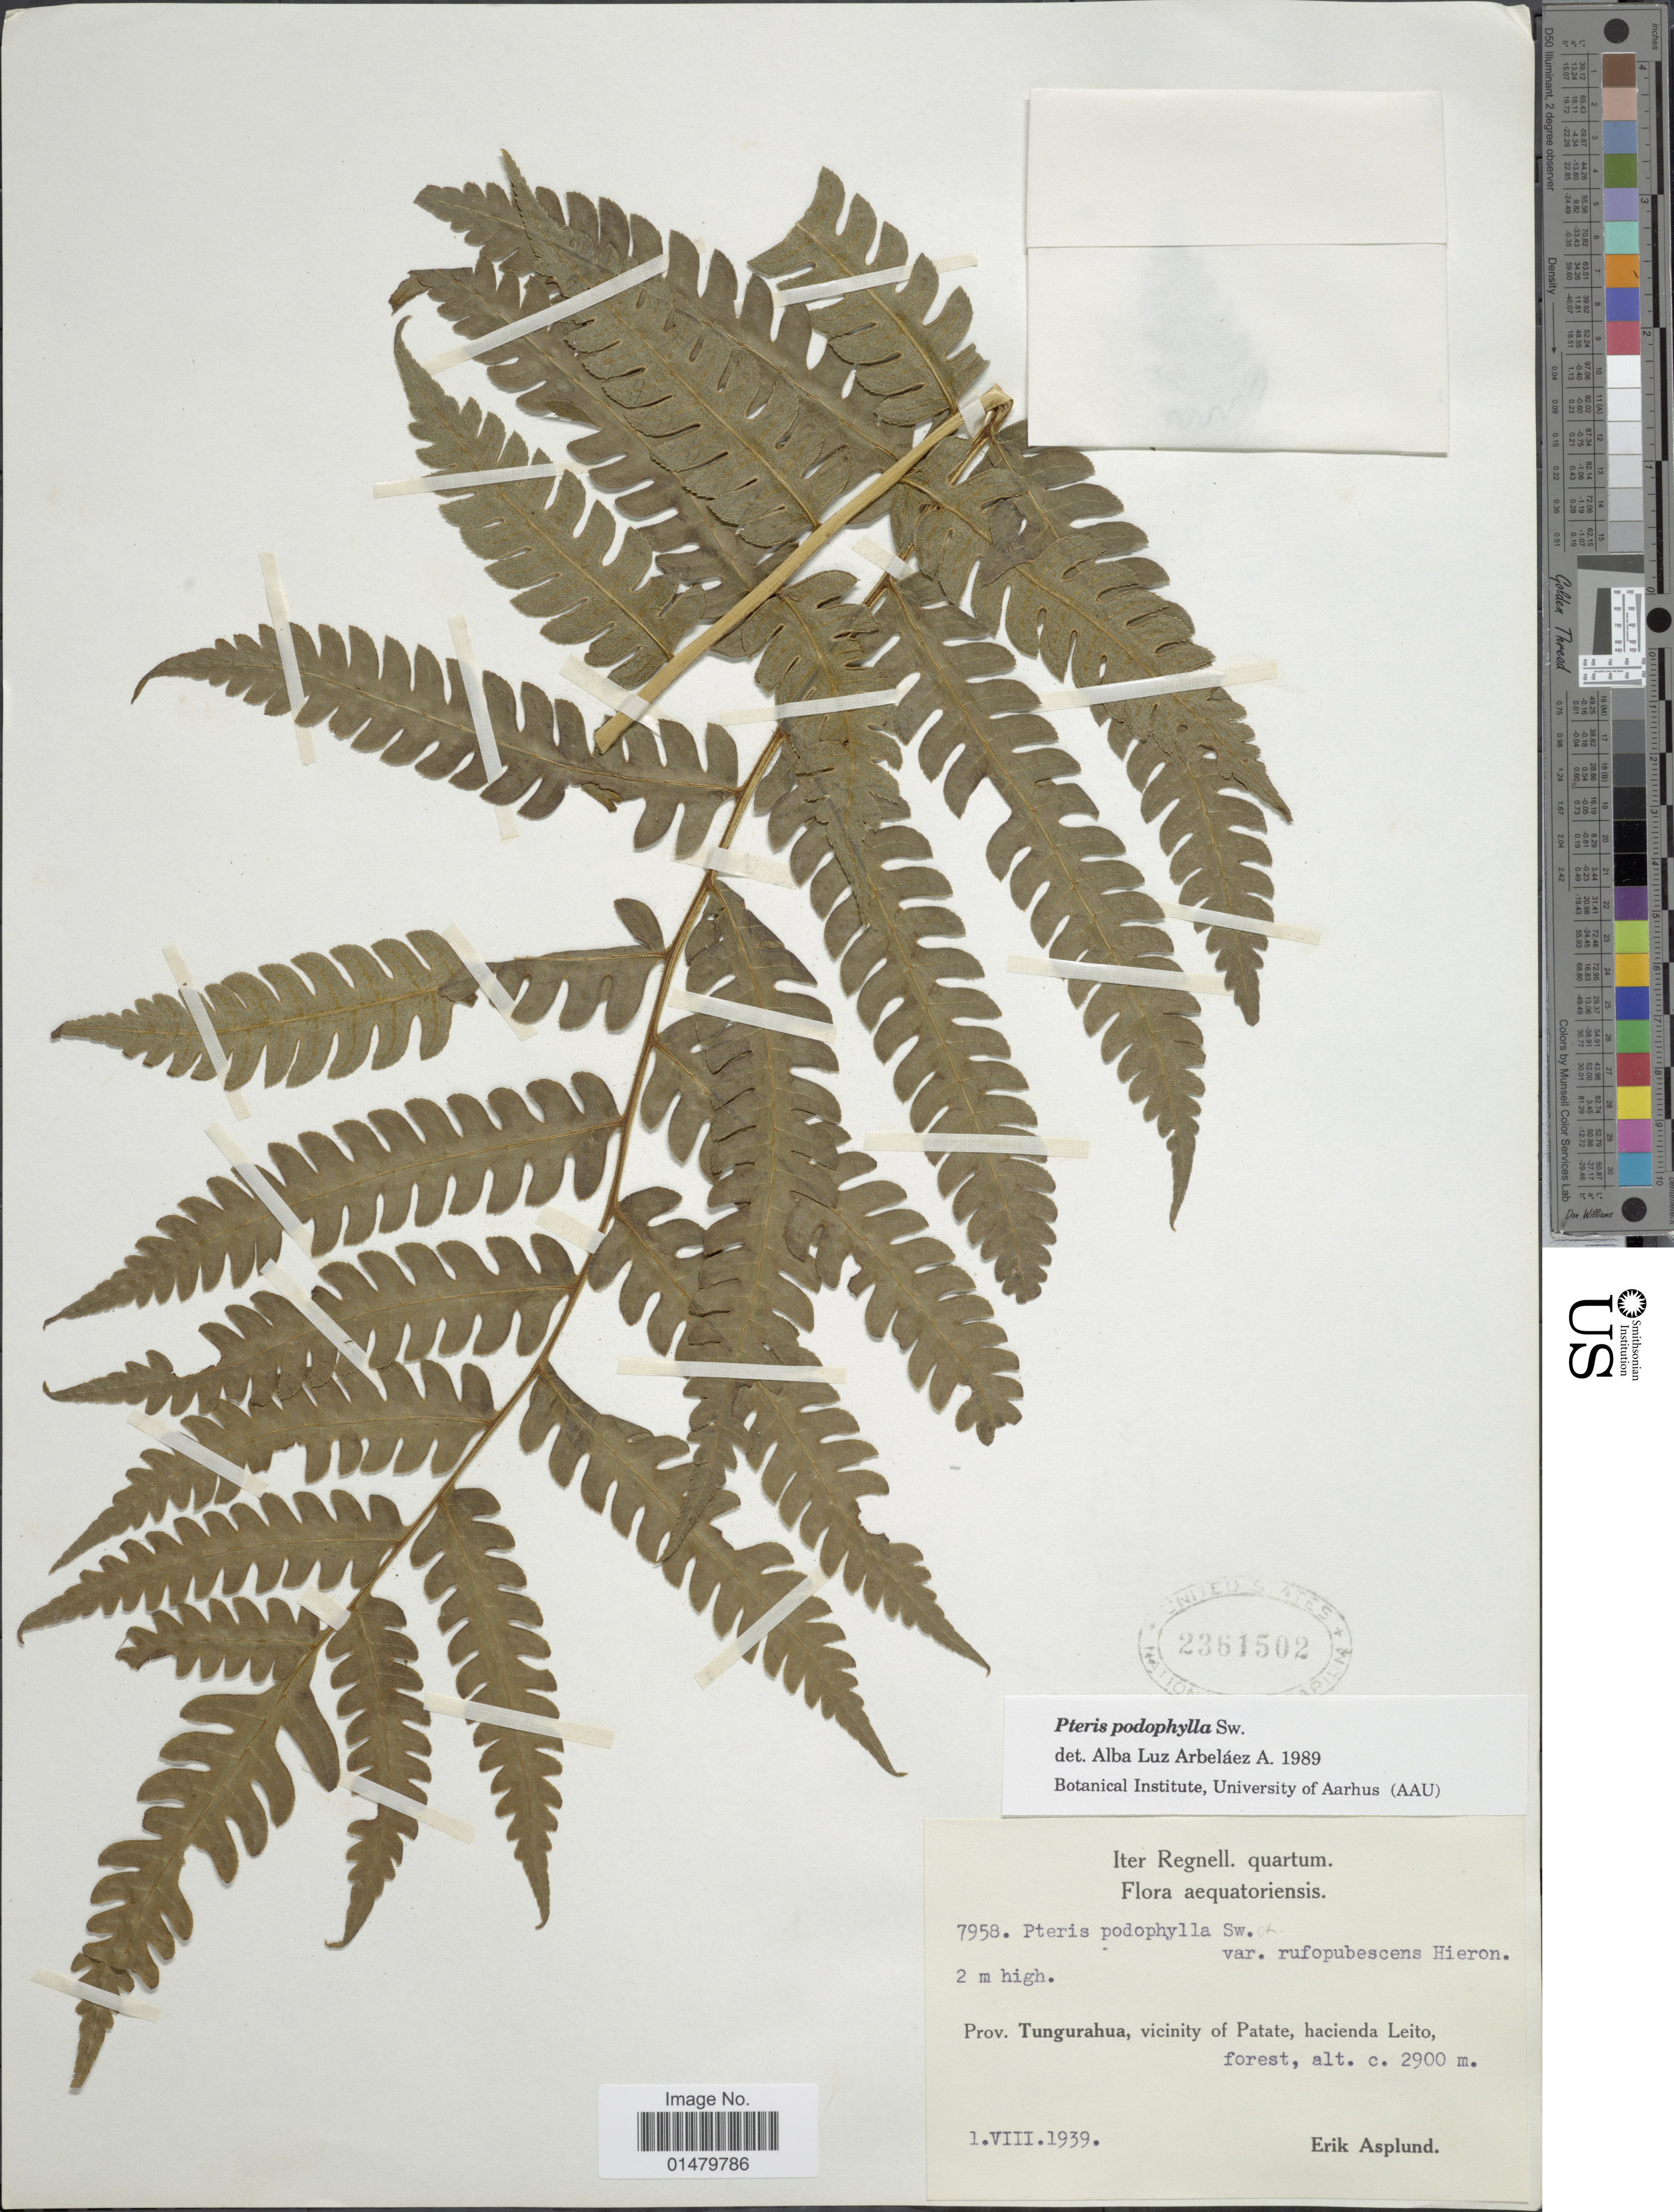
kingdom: Plantae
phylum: Tracheophyta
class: Polypodiopsida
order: Polypodiales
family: Pteridaceae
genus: Pteris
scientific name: Pteris podophylla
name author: Sw.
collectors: E. Asplund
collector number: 7958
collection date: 1939-08-01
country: Ecuador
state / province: Tungurahua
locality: Prov. Tungurahua, vicinity of Patate, hacienda Leito. Flora aequatoriensis. Iter Regnell. quartum.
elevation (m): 2900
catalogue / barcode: US 2361502